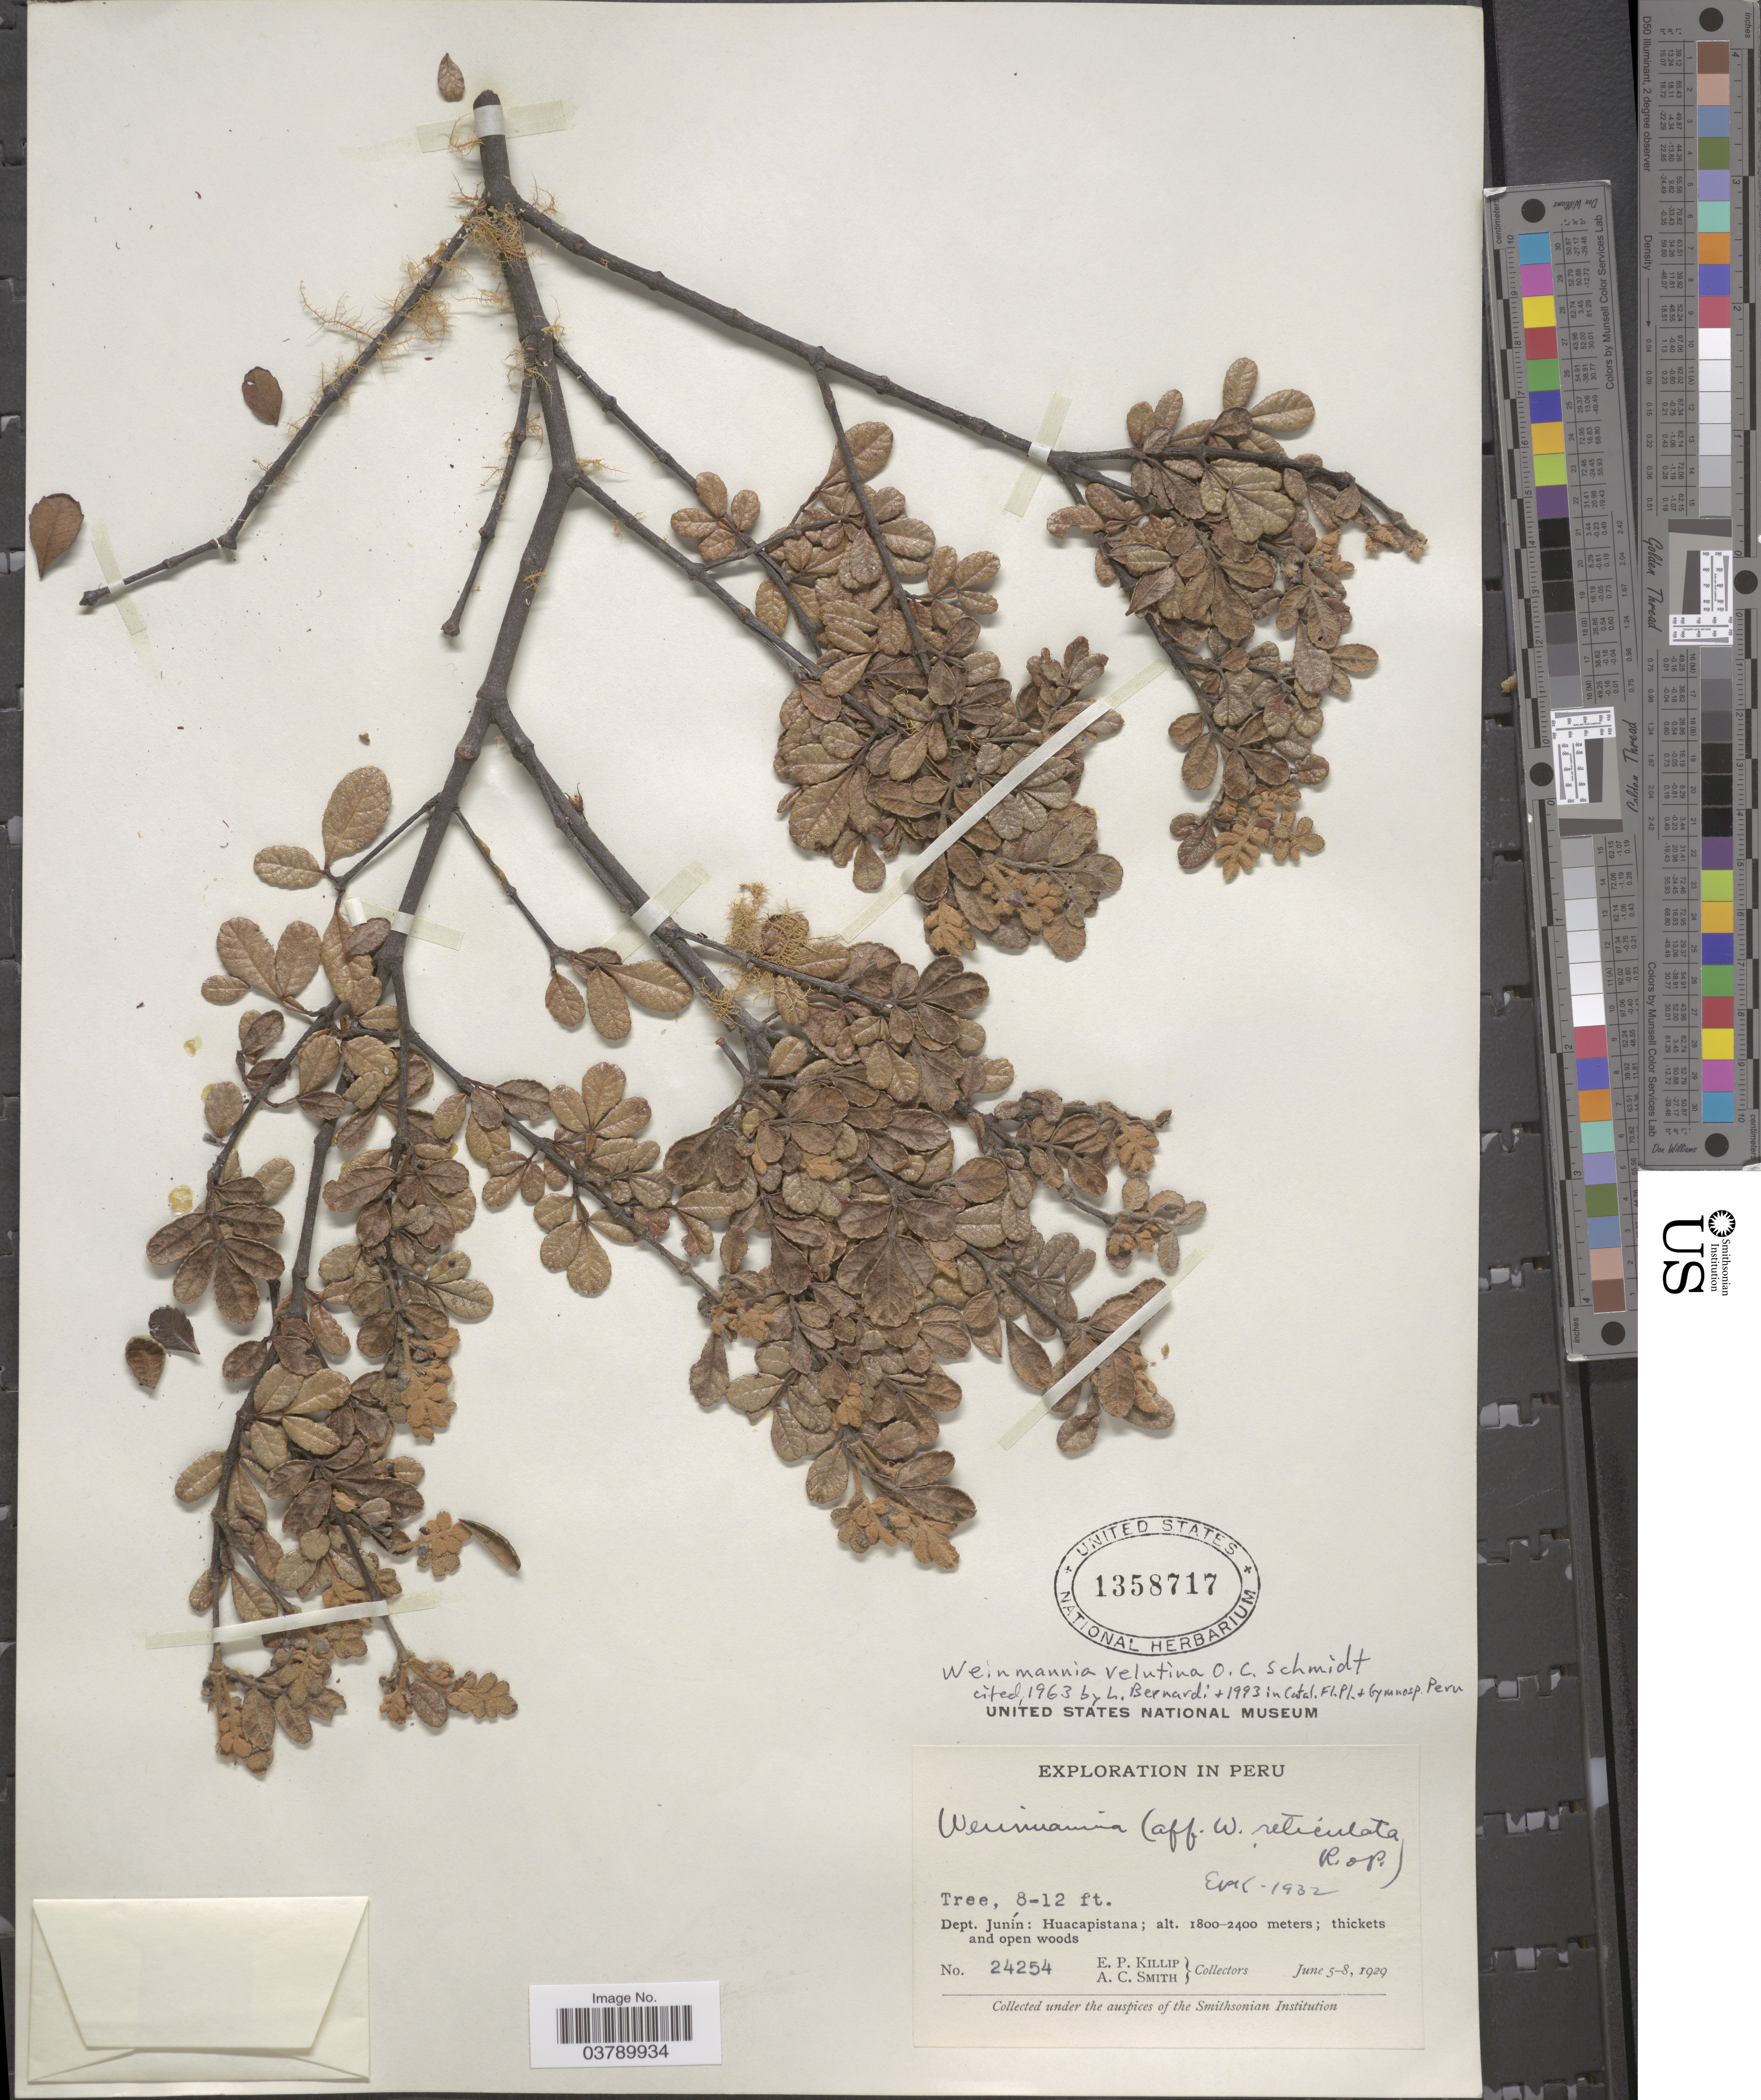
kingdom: Plantae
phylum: Tracheophyta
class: Magnoliopsida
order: Oxalidales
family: Cunoniaceae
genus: Weinmannia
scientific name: Weinmannia velutina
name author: O.C. Schmidt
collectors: E. P. Killip & A. C. Smith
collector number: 24254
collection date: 1929-06-05/1929-06-08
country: Peru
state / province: Junín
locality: Dept. Junín: Huacapistana.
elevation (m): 1800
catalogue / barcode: US 1358717